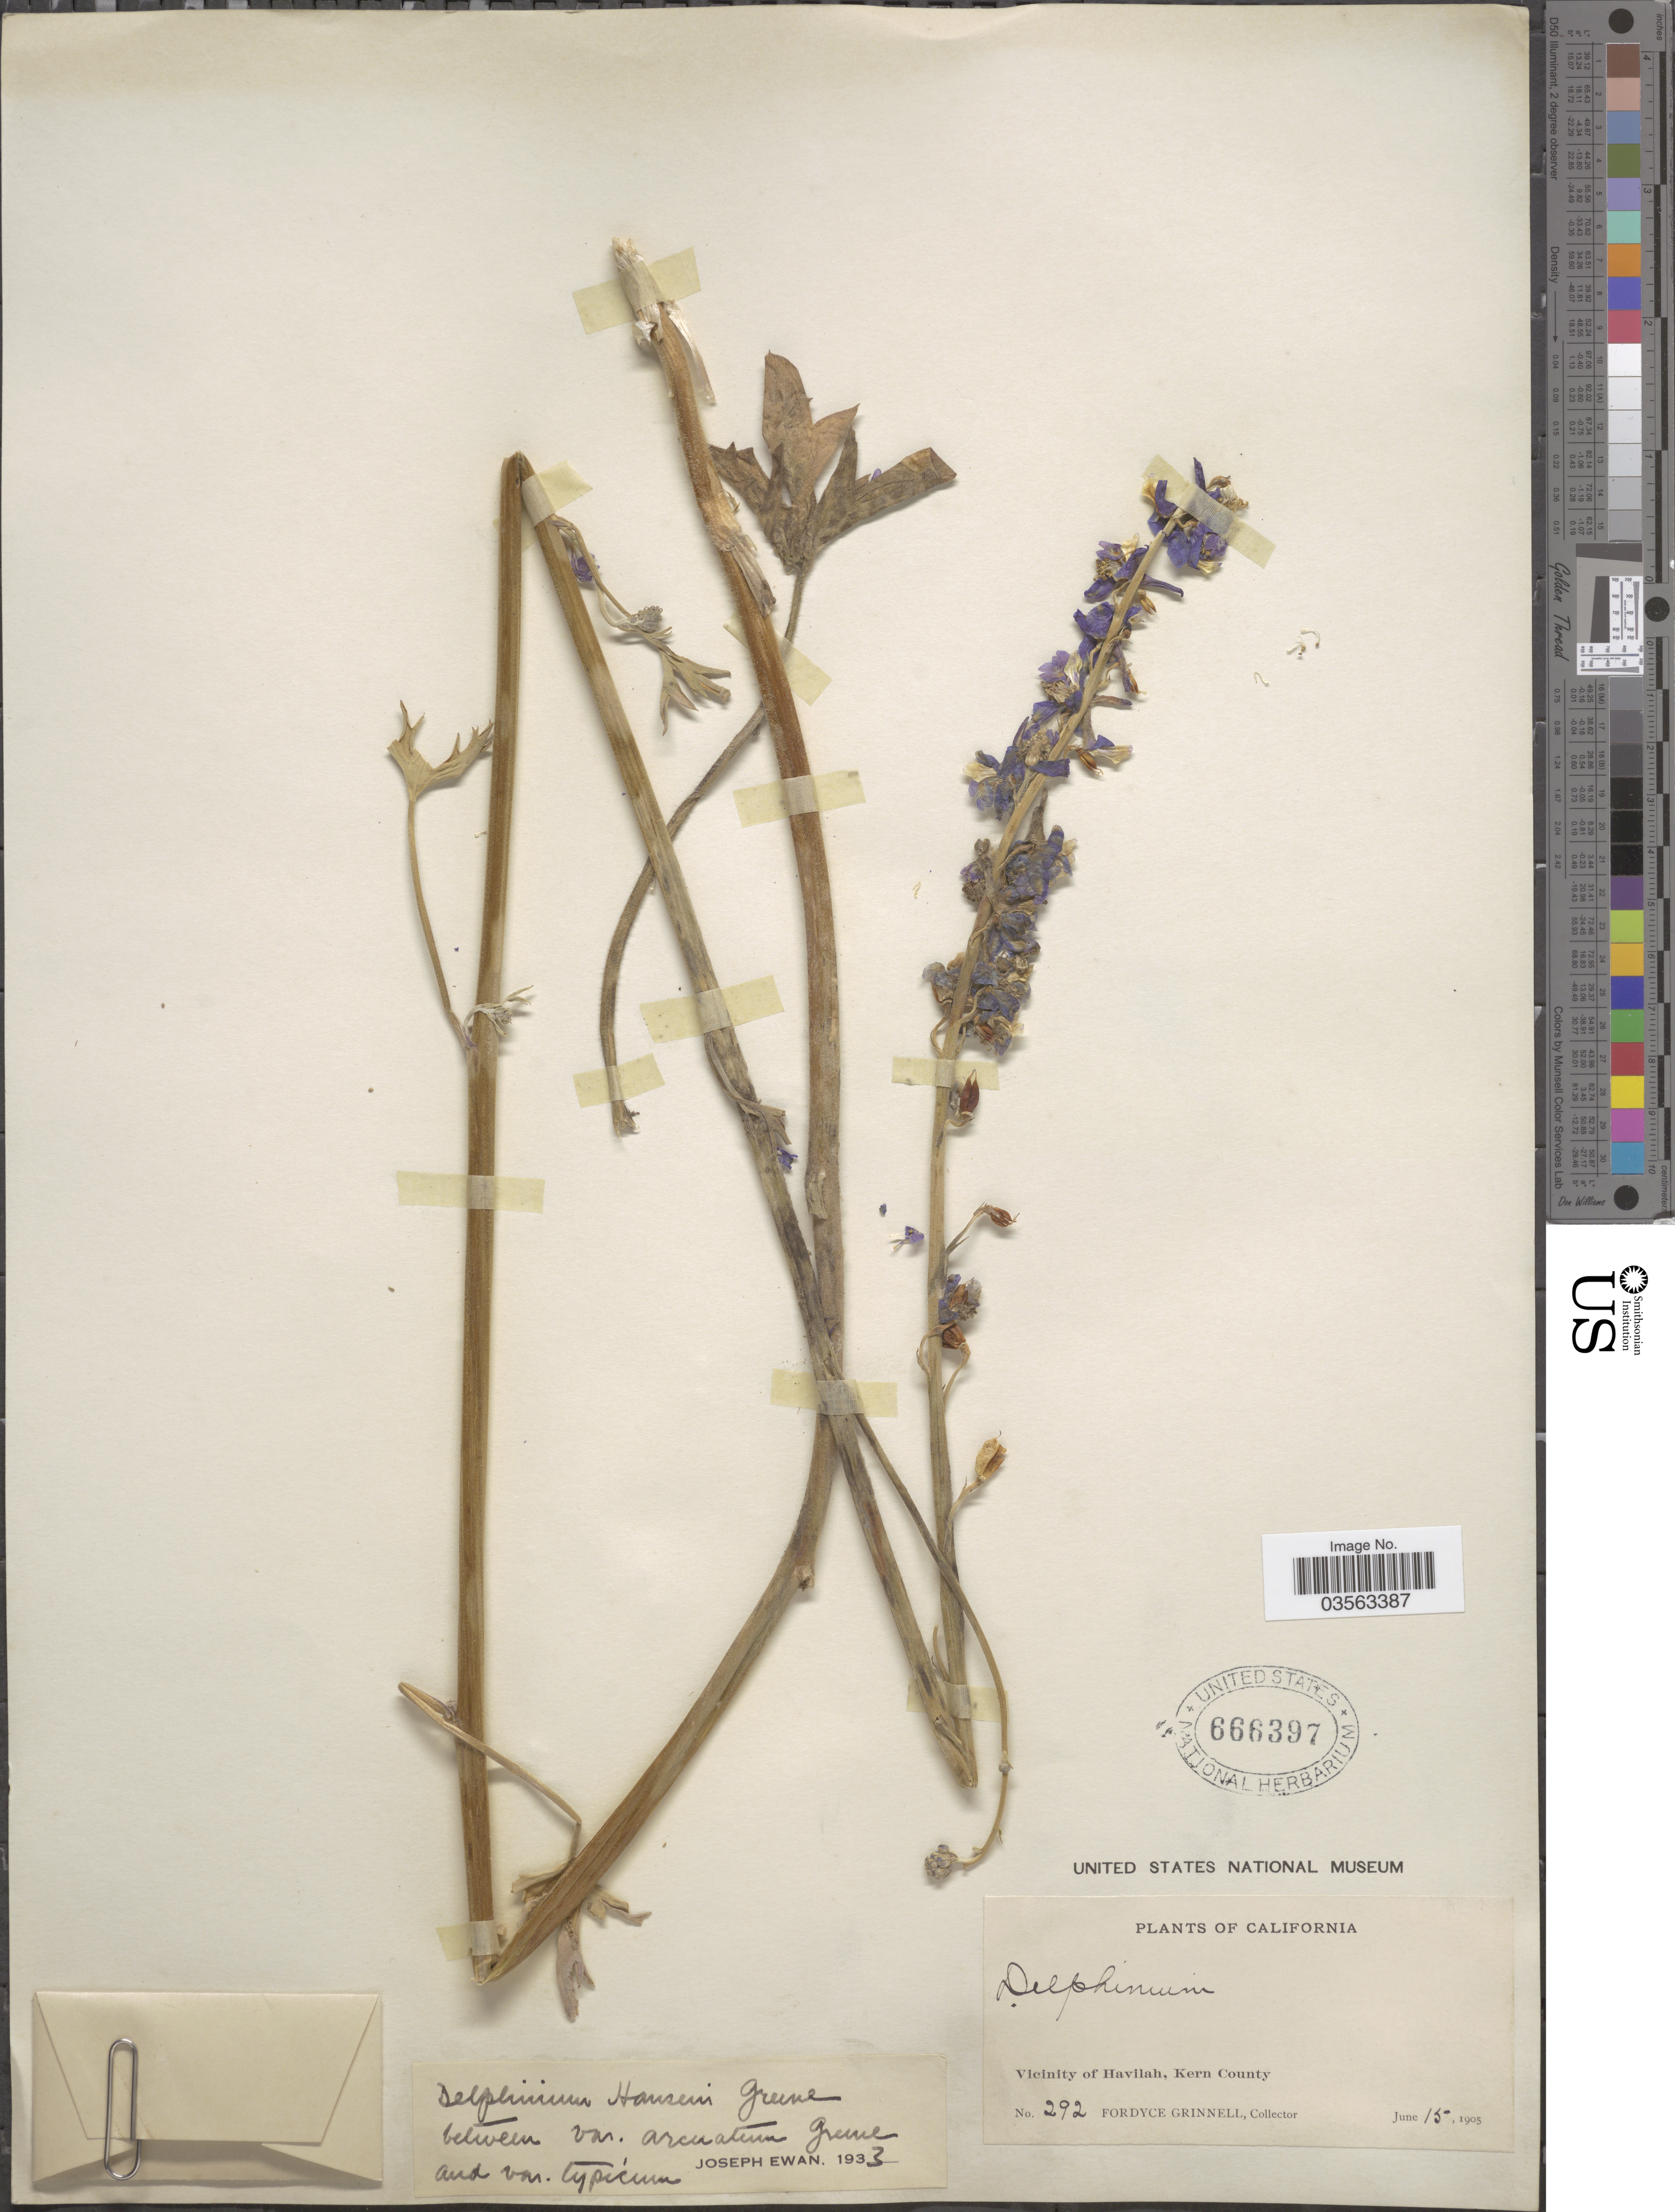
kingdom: Plantae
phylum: Tracheophyta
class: Magnoliopsida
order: Ranunculales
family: Ranunculaceae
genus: Delphinium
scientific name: Delphinium hansenii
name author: (Greene) Greene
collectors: F. Grinnell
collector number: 292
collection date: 1905-06-15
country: United States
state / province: California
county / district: Kern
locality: Vicinity of Havilah, Kern County.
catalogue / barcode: US 666397